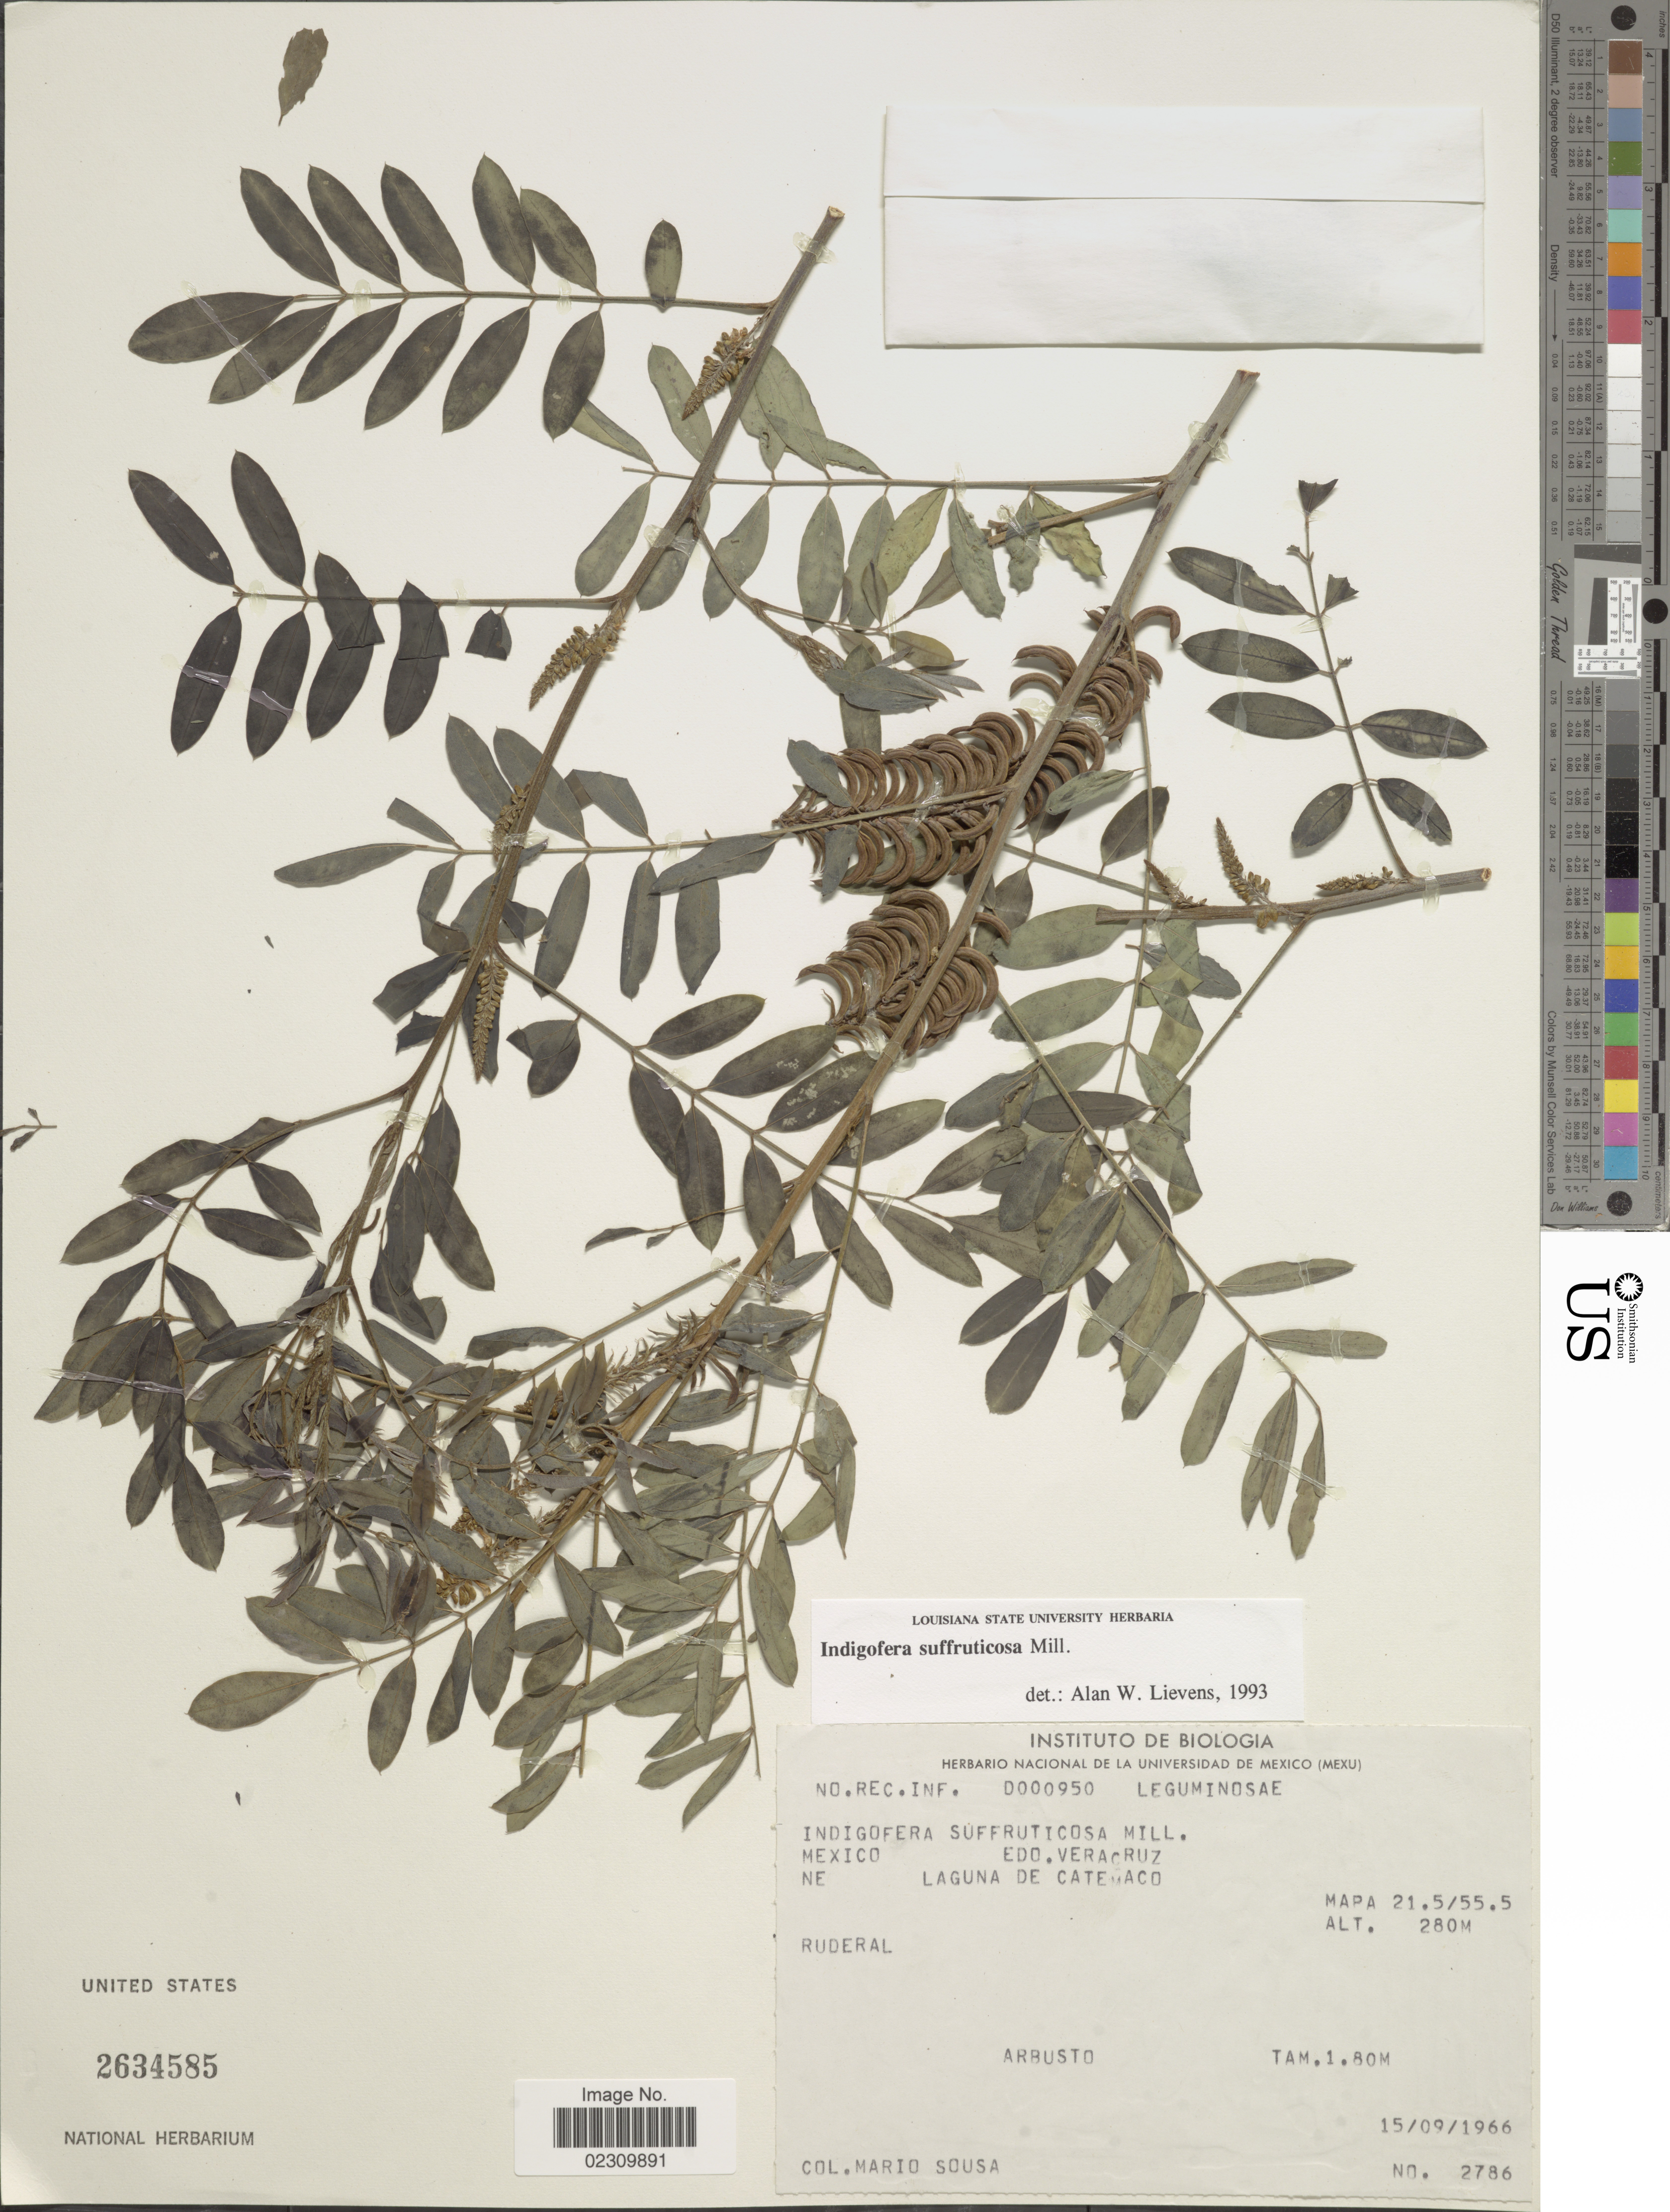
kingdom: Plantae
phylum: Tracheophyta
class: Magnoliopsida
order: Fabales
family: Fabaceae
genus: Indigofera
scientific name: Indigofera suffruticosa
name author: Mill.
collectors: M. Sousa S.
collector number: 2786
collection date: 1966-09-15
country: Mexico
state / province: Veracruz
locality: NE Laguna de Catemaco Mapa 21.5/55.5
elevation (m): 280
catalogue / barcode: US 2634585